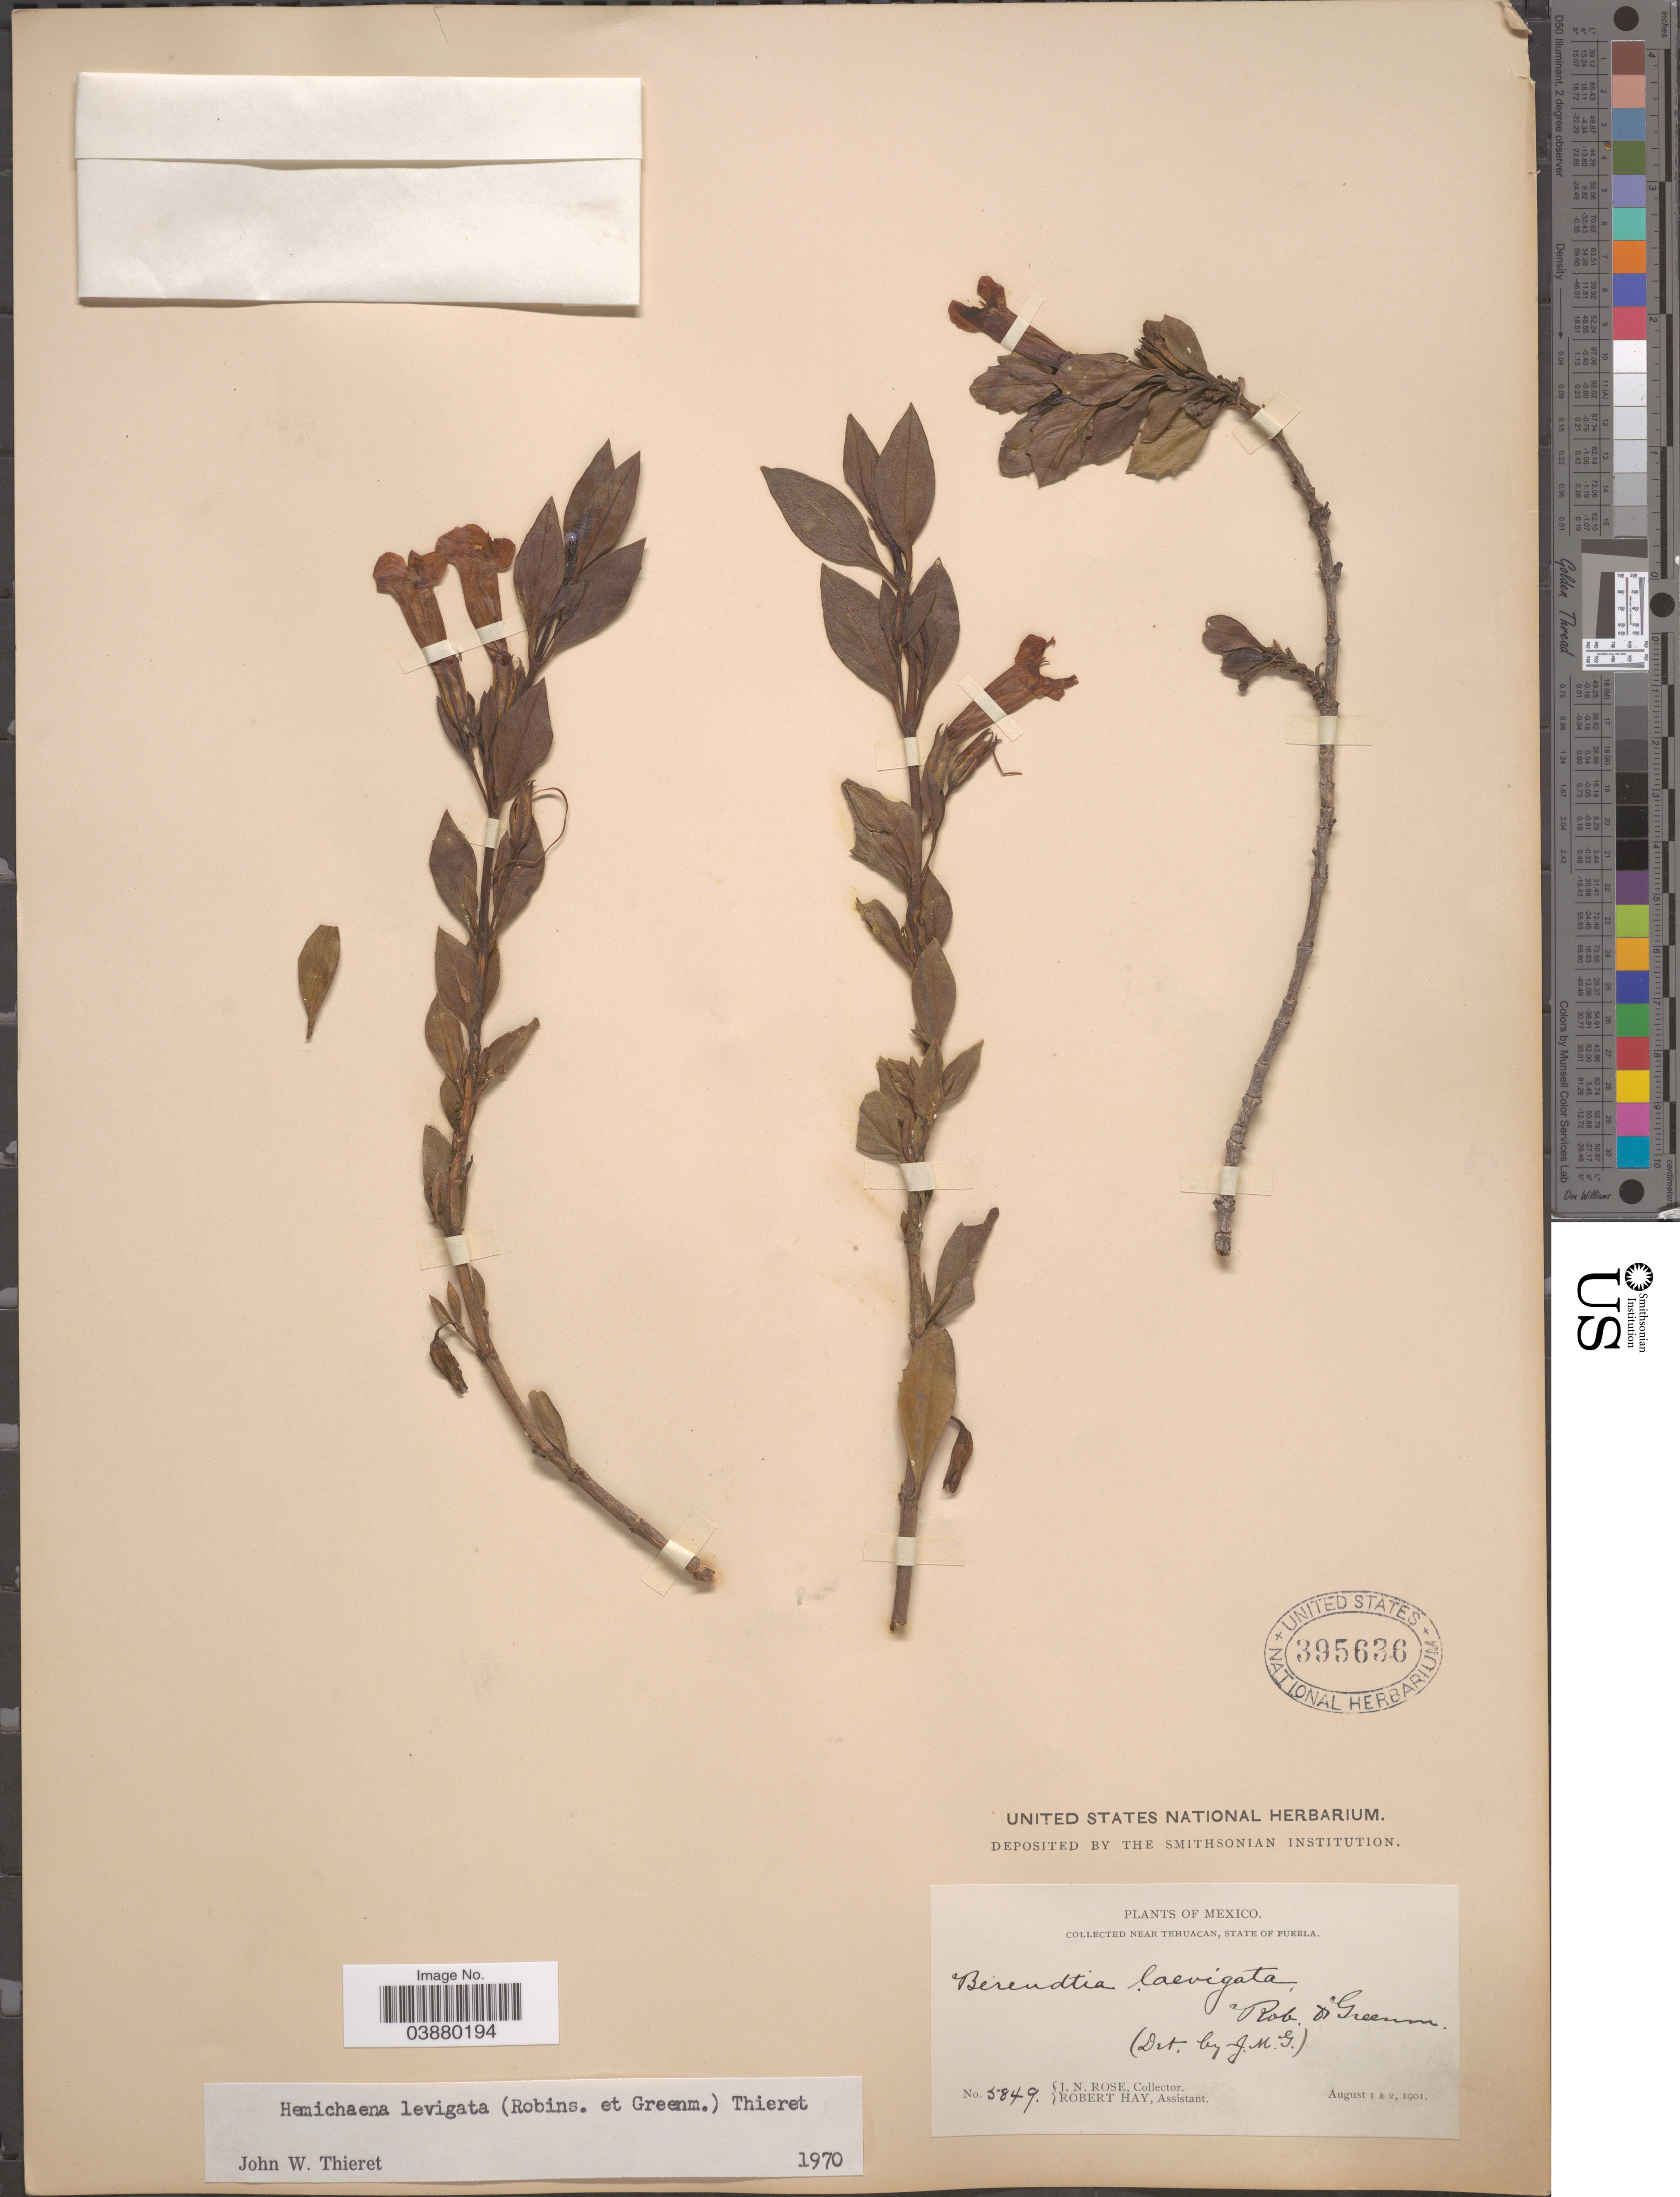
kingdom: Plantae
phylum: Tracheophyta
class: Magnoliopsida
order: Lamiales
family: Phrymaceae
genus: Hemichaena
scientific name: Hemichaena levigata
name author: (B.L. Rob. & Greenm.) Thieret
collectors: J. N. Rose & R. H. Hay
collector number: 5849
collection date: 1901-08-01/1901-08-02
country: Mexico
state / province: Puebla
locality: Near Tehuacan.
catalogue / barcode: US 395636